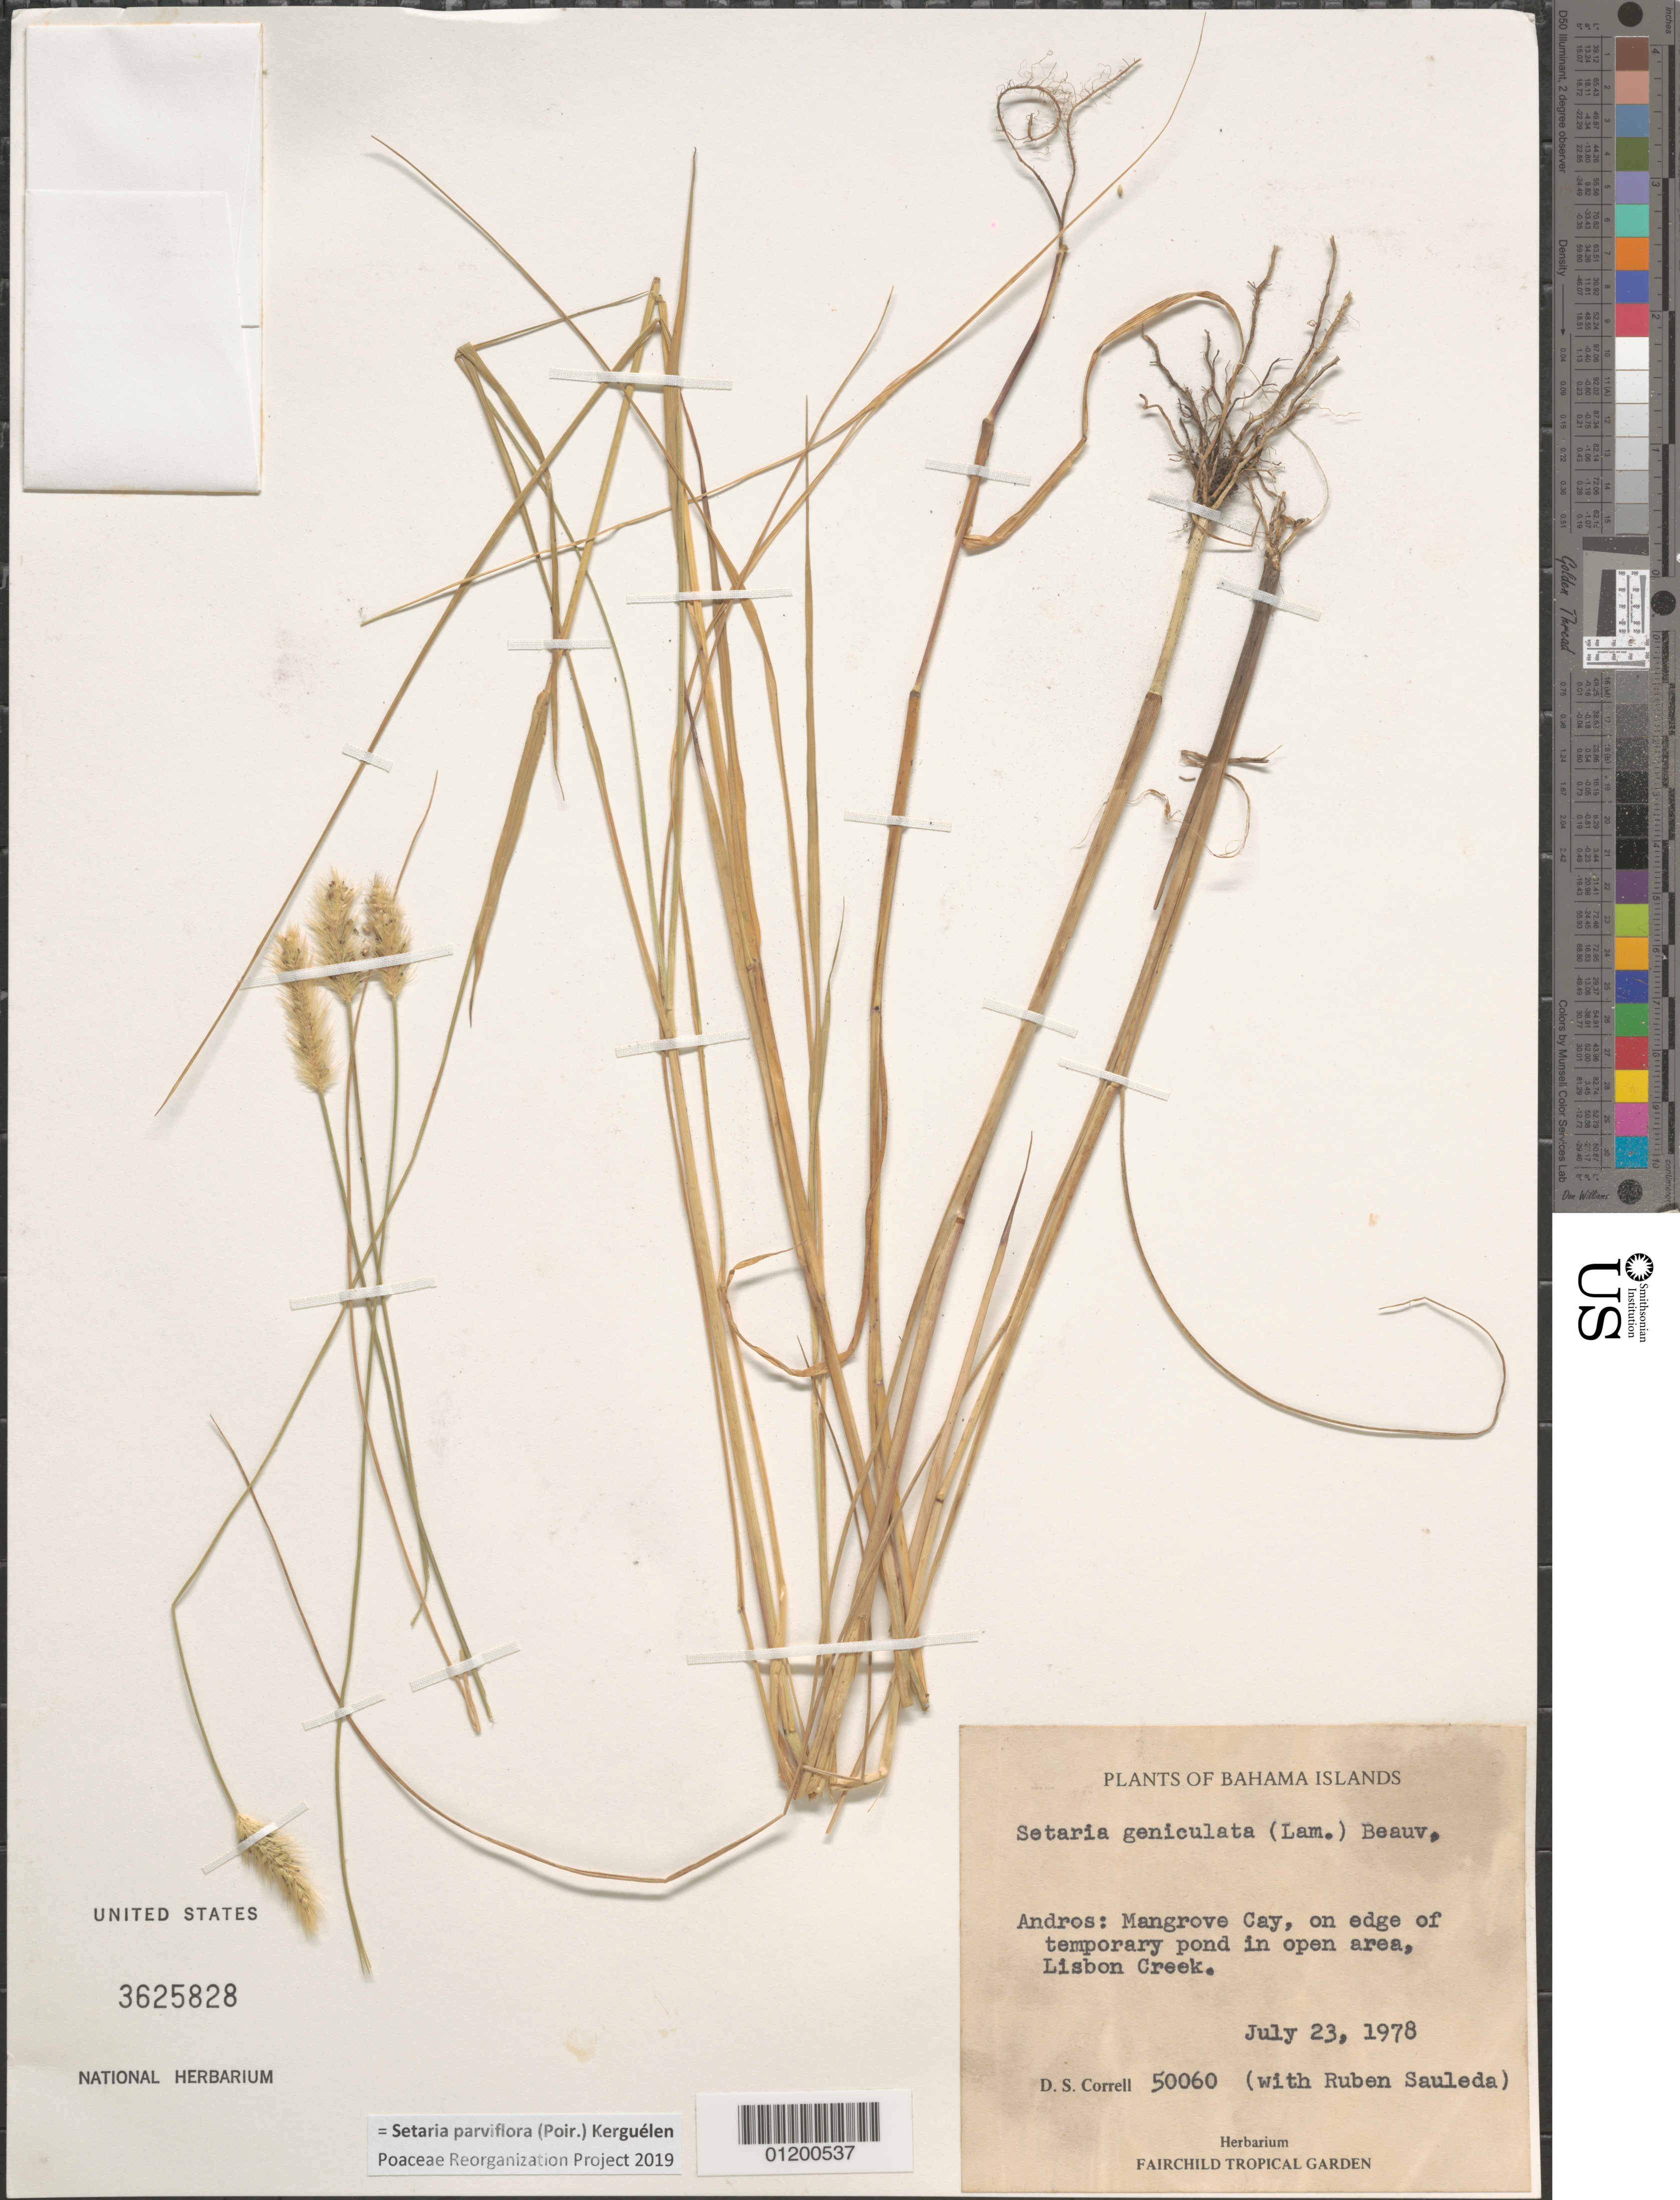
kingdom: Plantae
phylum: Tracheophyta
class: Liliopsida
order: Poales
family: Poaceae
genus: Setaria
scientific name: Setaria parviflora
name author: (Poir.) Kerguélen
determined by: Poaceae Reorganization Project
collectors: D. S. Correll & R. Sauleda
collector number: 50060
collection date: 1978-07-23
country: Bahamas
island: Andros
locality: Mangrove Cay, on edge of temporary pond in open area, Lisbon Creek.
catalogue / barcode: US 3625828